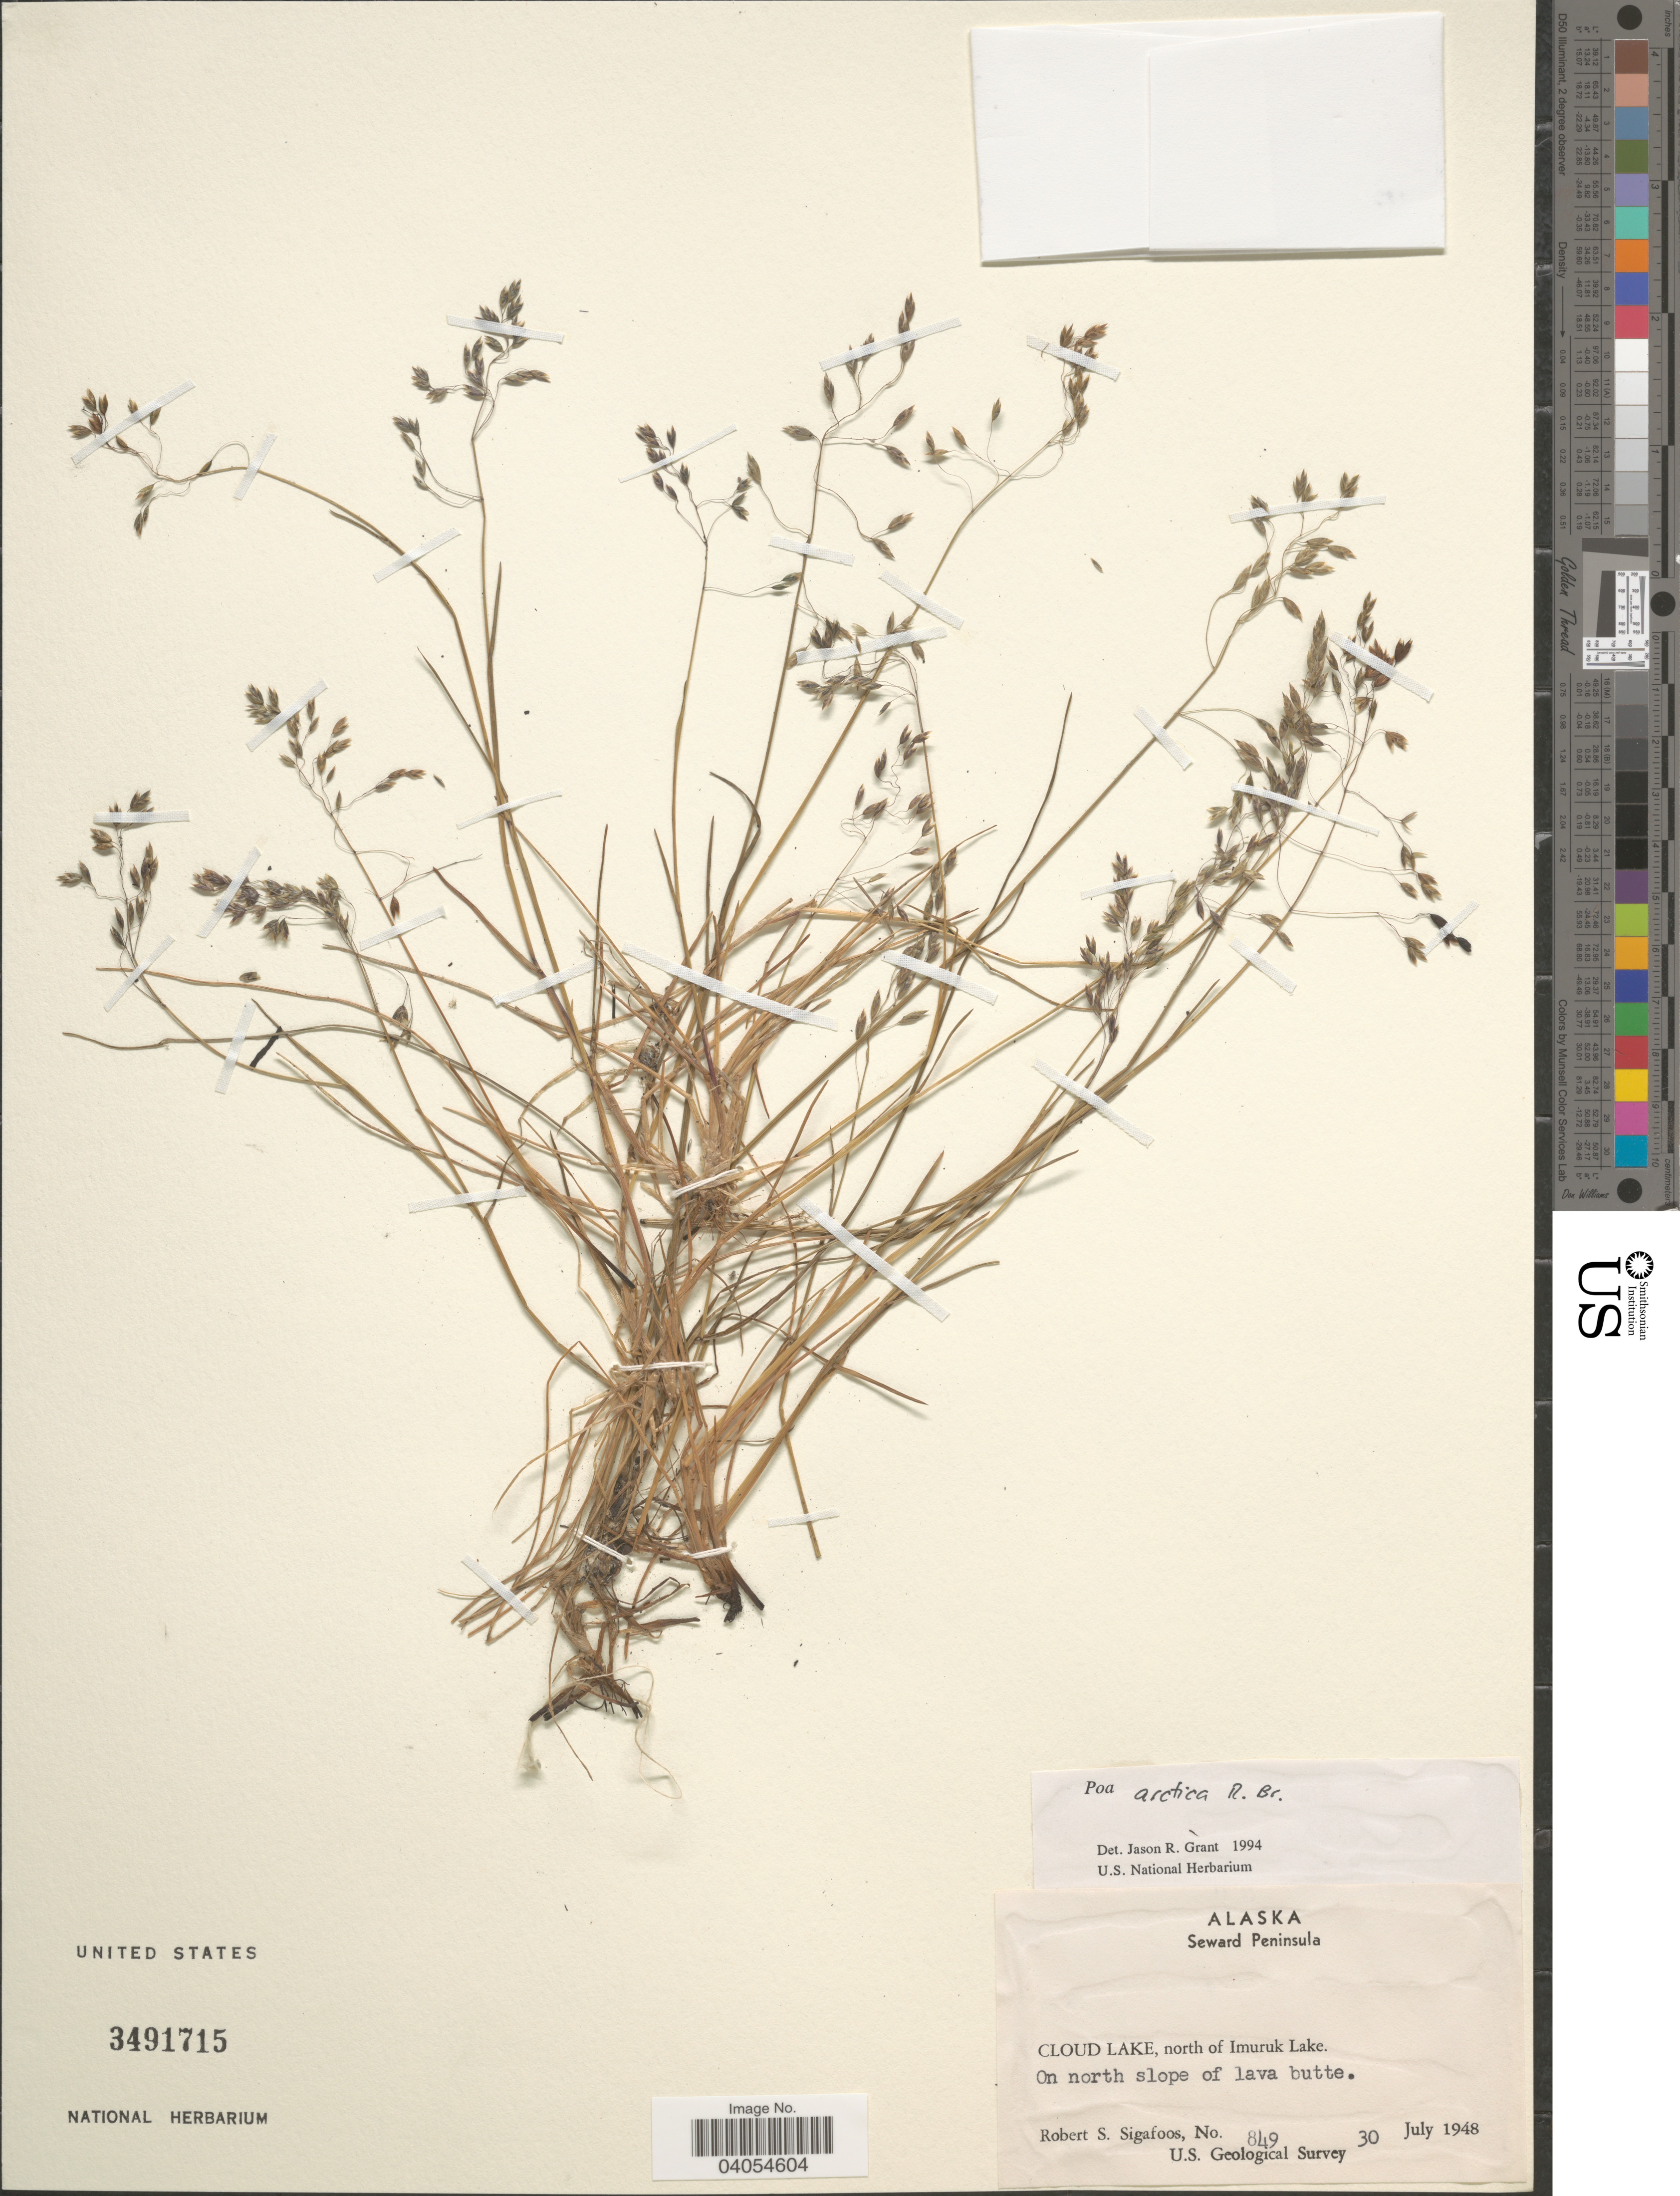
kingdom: Plantae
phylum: Tracheophyta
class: Liliopsida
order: Poales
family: Poaceae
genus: Poa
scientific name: Poa arctica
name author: R. Br.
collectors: R. Sigafoos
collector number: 849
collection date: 1948-07-30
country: United States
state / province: Alaska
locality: Seward Peninsula. Cloud Lake, north of Imuruk Lake. On north slope of lava butte.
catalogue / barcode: US 3491715